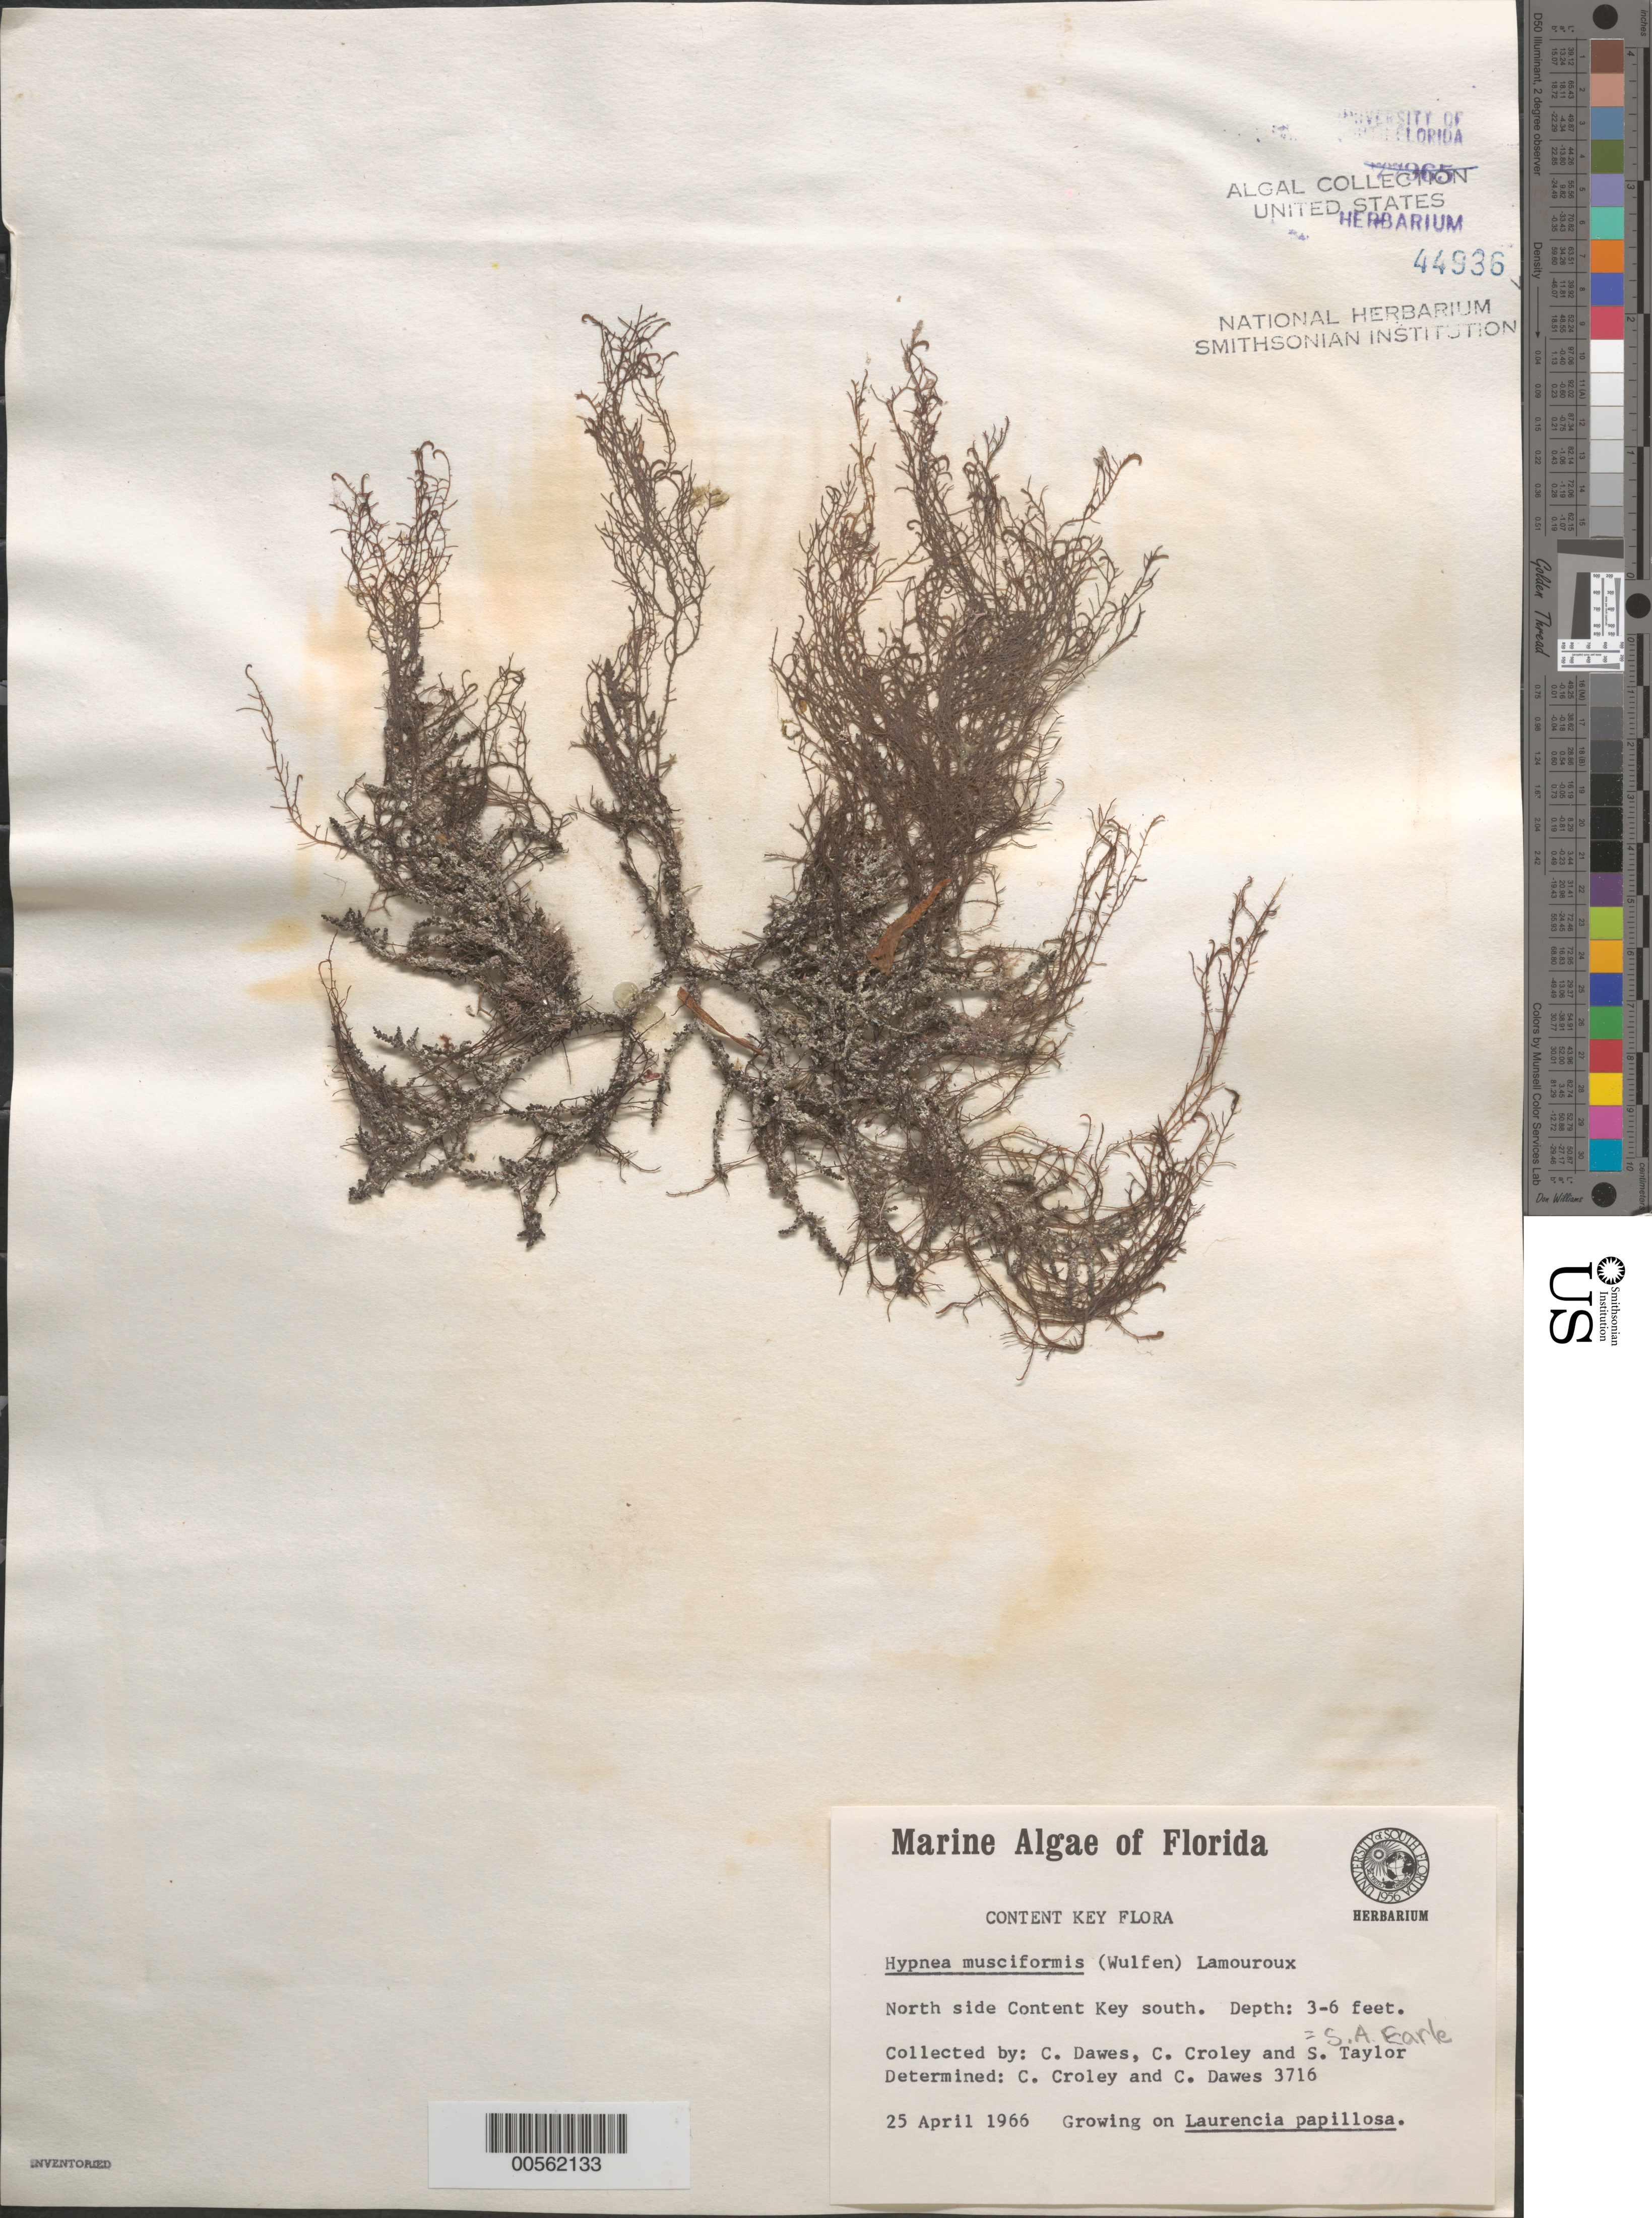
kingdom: Plantae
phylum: Rhodophyta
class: Florideophyceae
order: Gigartinales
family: Cystocloniaceae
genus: Hypnea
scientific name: Hypnea musciformis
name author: (Wulfen) J.V.Lamouroux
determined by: Croley, F. C.; Dawes, C. J.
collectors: C. Dawes, F. C. Croley & S. A. Earle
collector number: CJD 3716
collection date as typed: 25 Apr 1966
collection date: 1966-04-25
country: United States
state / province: Florida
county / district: Monroe County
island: Content Keys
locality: South island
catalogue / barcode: US 44936